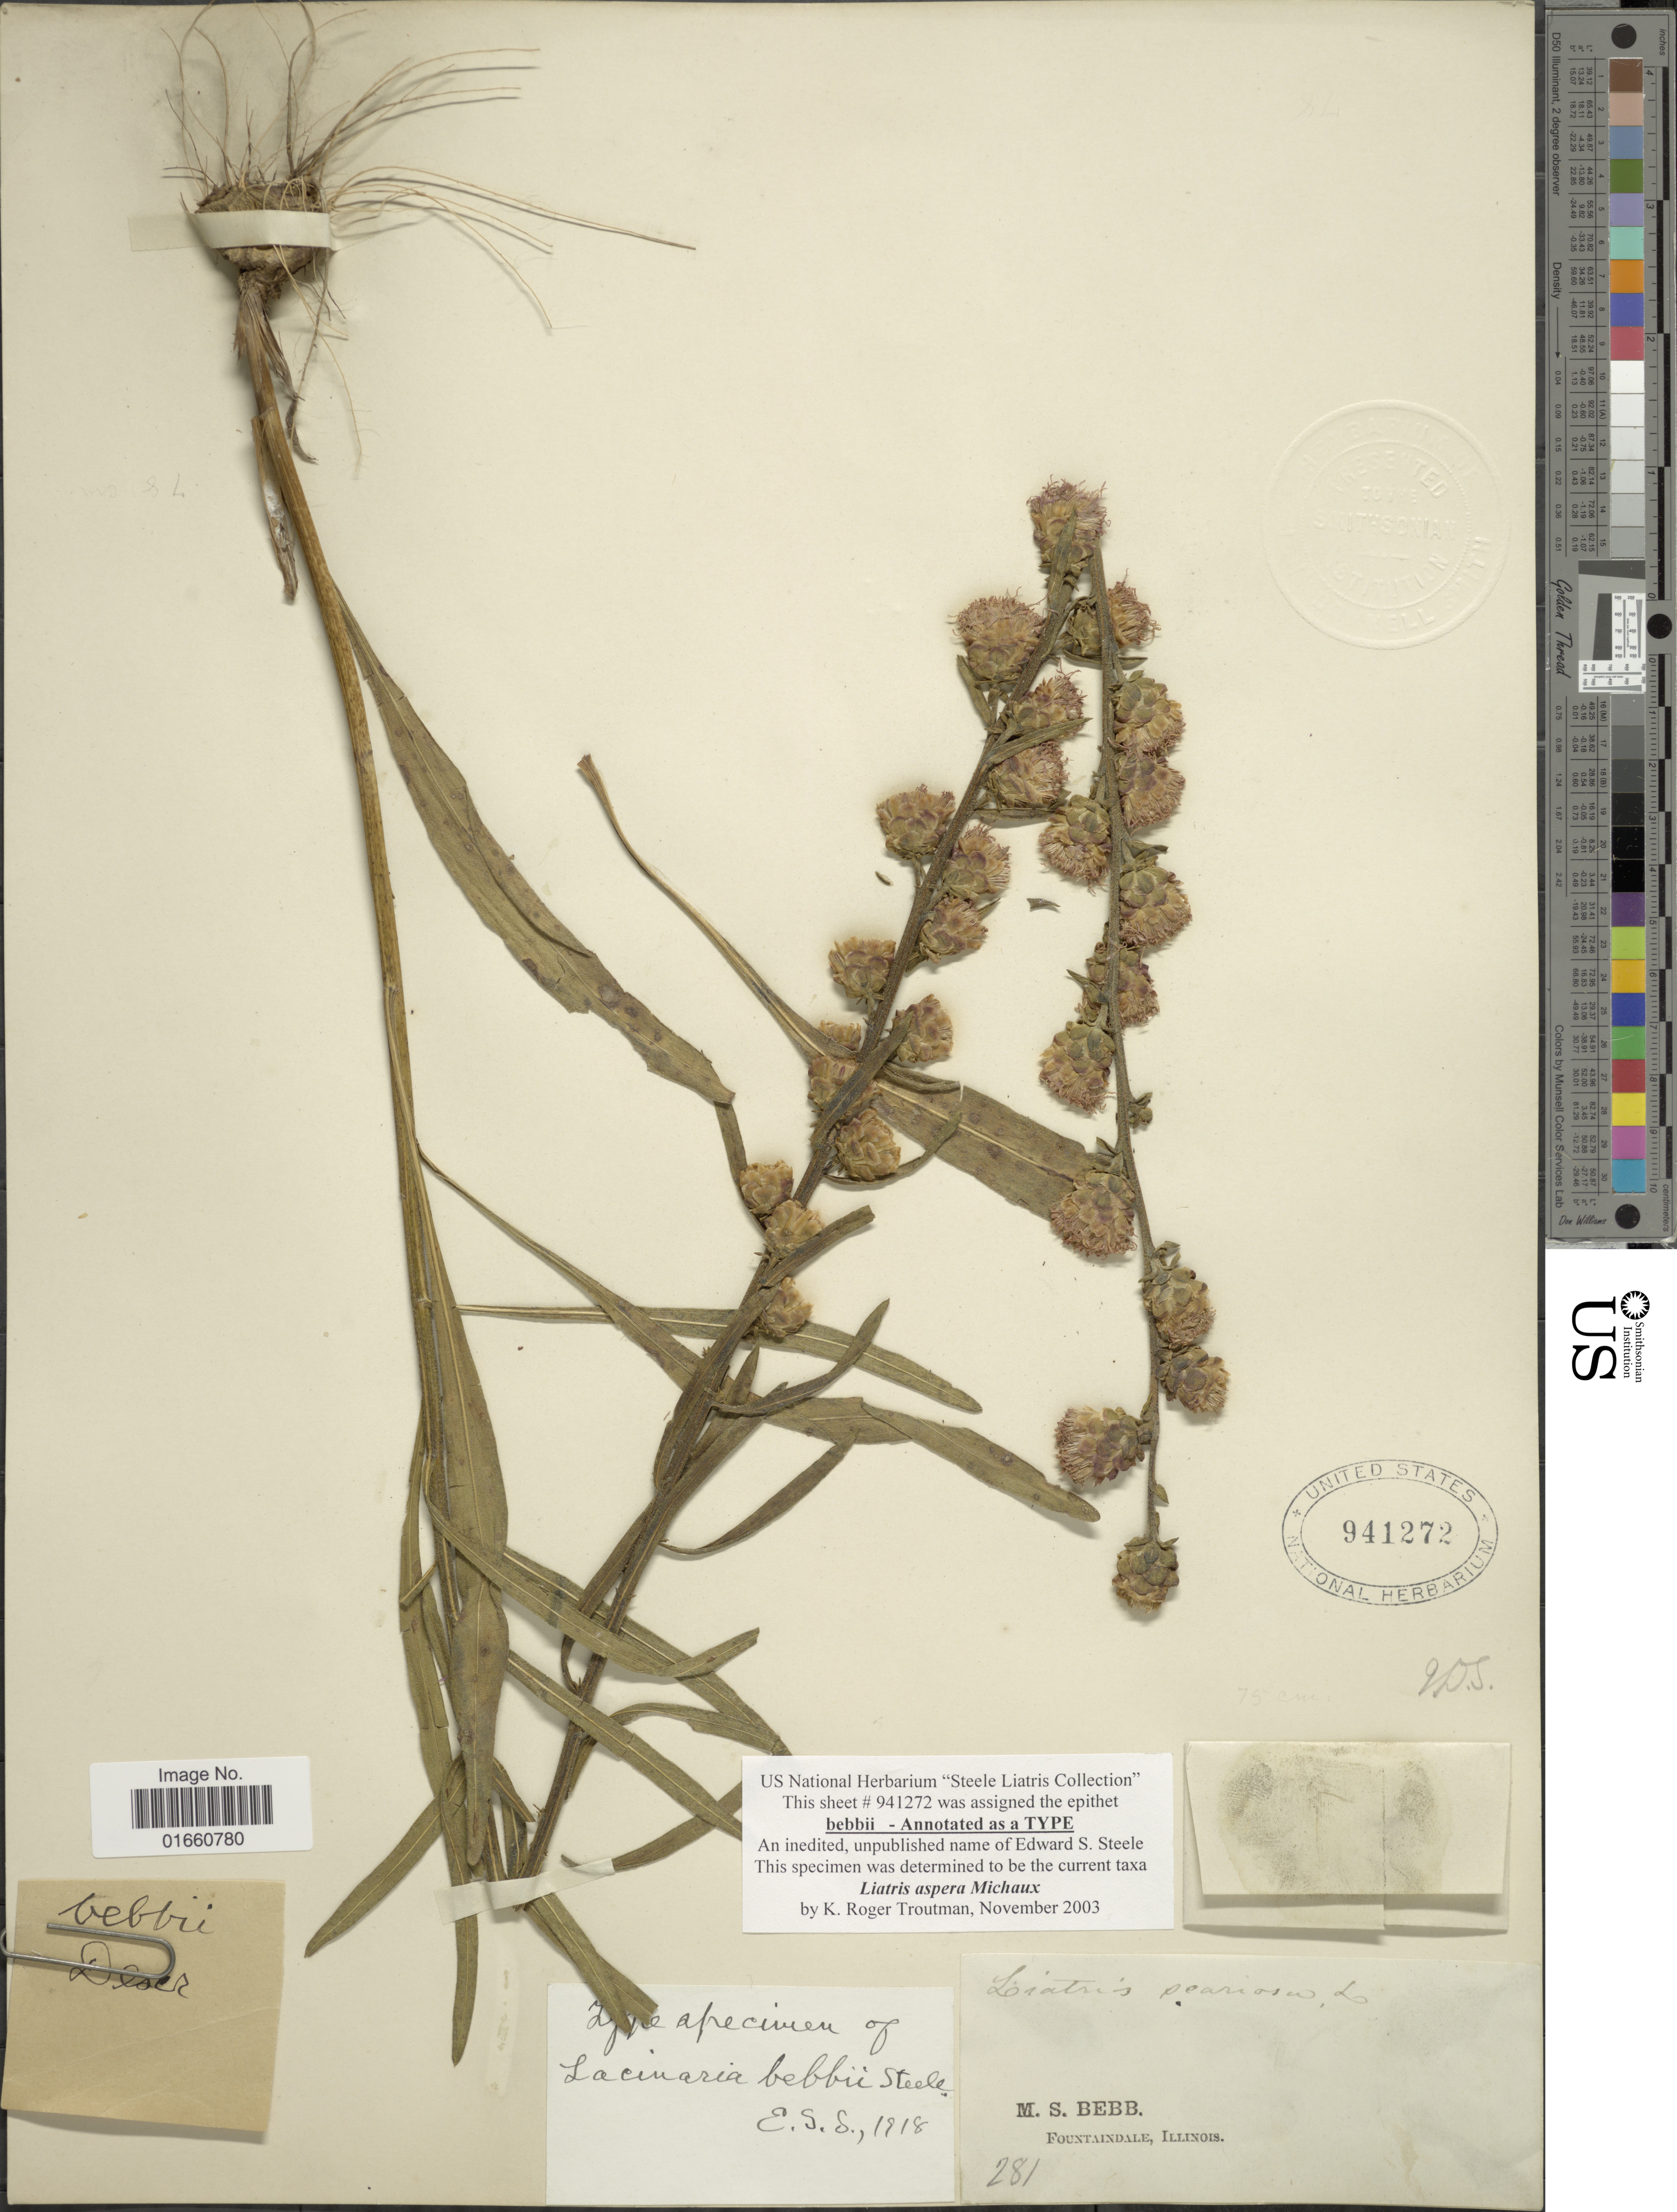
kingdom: Plantae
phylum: Tracheophyta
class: Magnoliopsida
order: Asterales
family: Asteraceae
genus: Liatris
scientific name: Liatris aspera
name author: Michx.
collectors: M. Bebb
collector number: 281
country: United States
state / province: Illinois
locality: Fountaindale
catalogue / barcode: US 941272